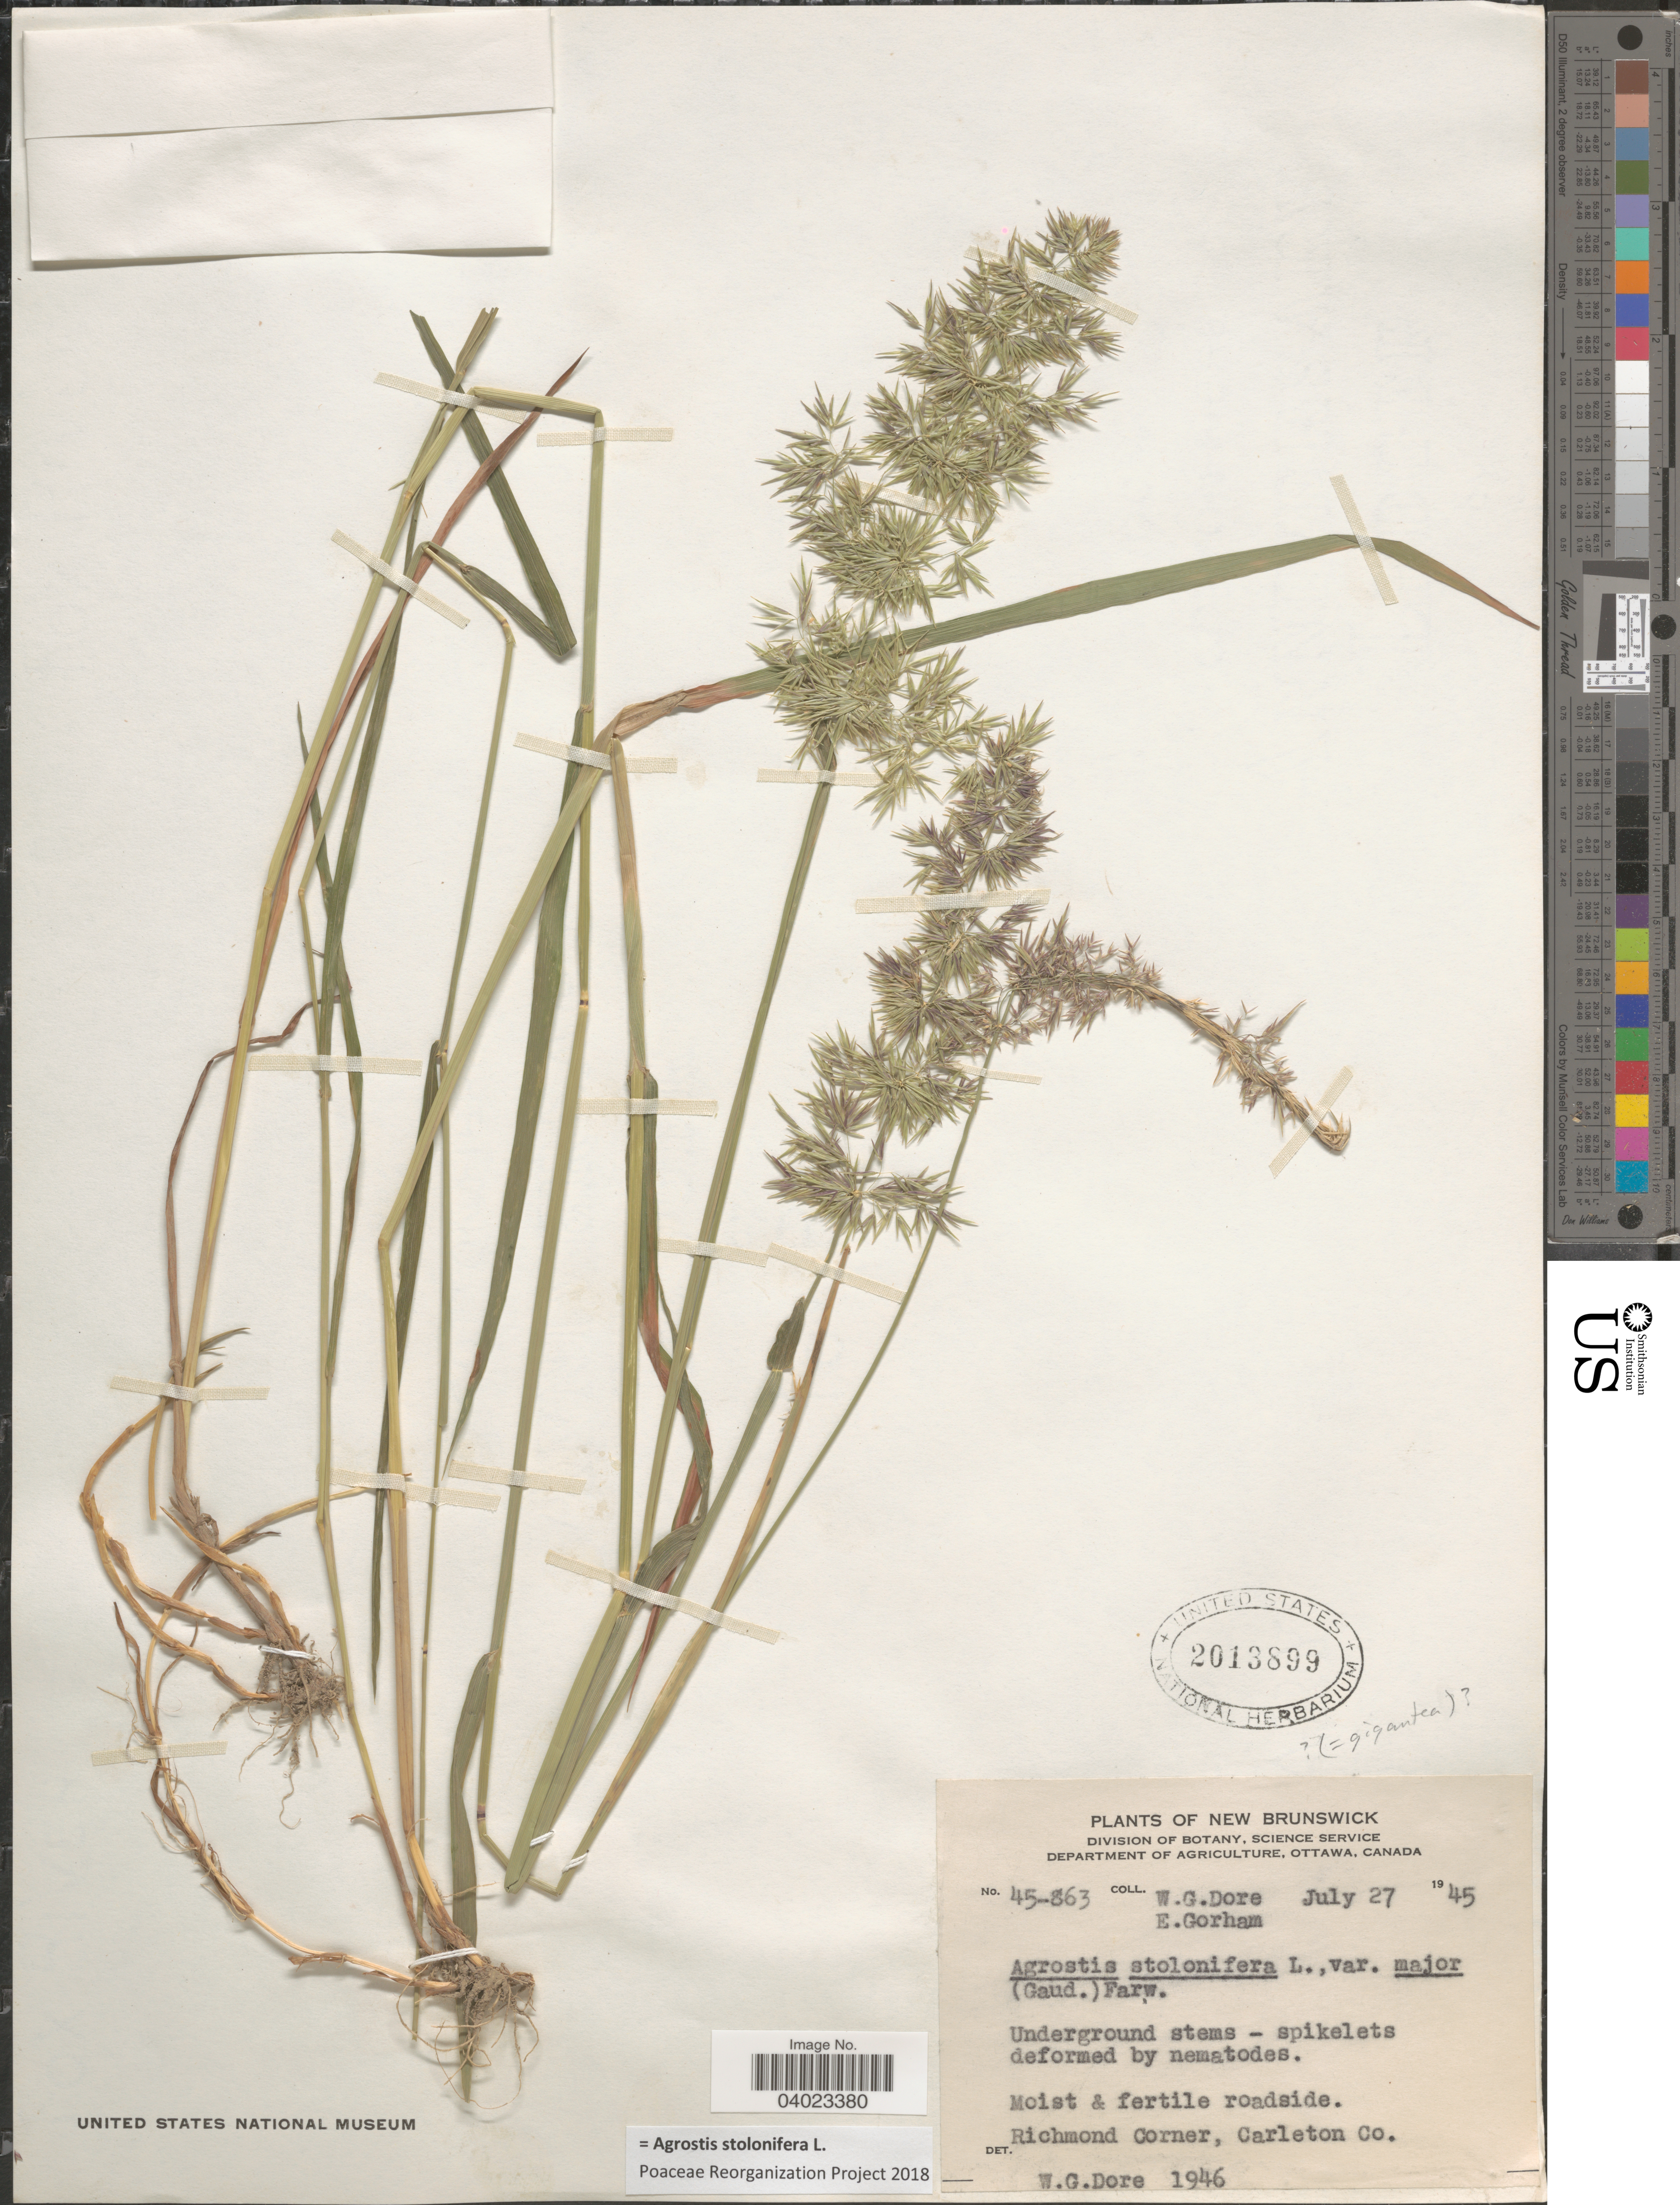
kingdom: Plantae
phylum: Tracheophyta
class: Liliopsida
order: Poales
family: Poaceae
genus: Agrostis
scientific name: Agrostis stolonifera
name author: L.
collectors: W. Dore & E. Gorham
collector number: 45-863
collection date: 1945-07-27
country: Canada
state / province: New Brunswick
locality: Richmond Corner, Carleton Co.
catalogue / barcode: US 2013899